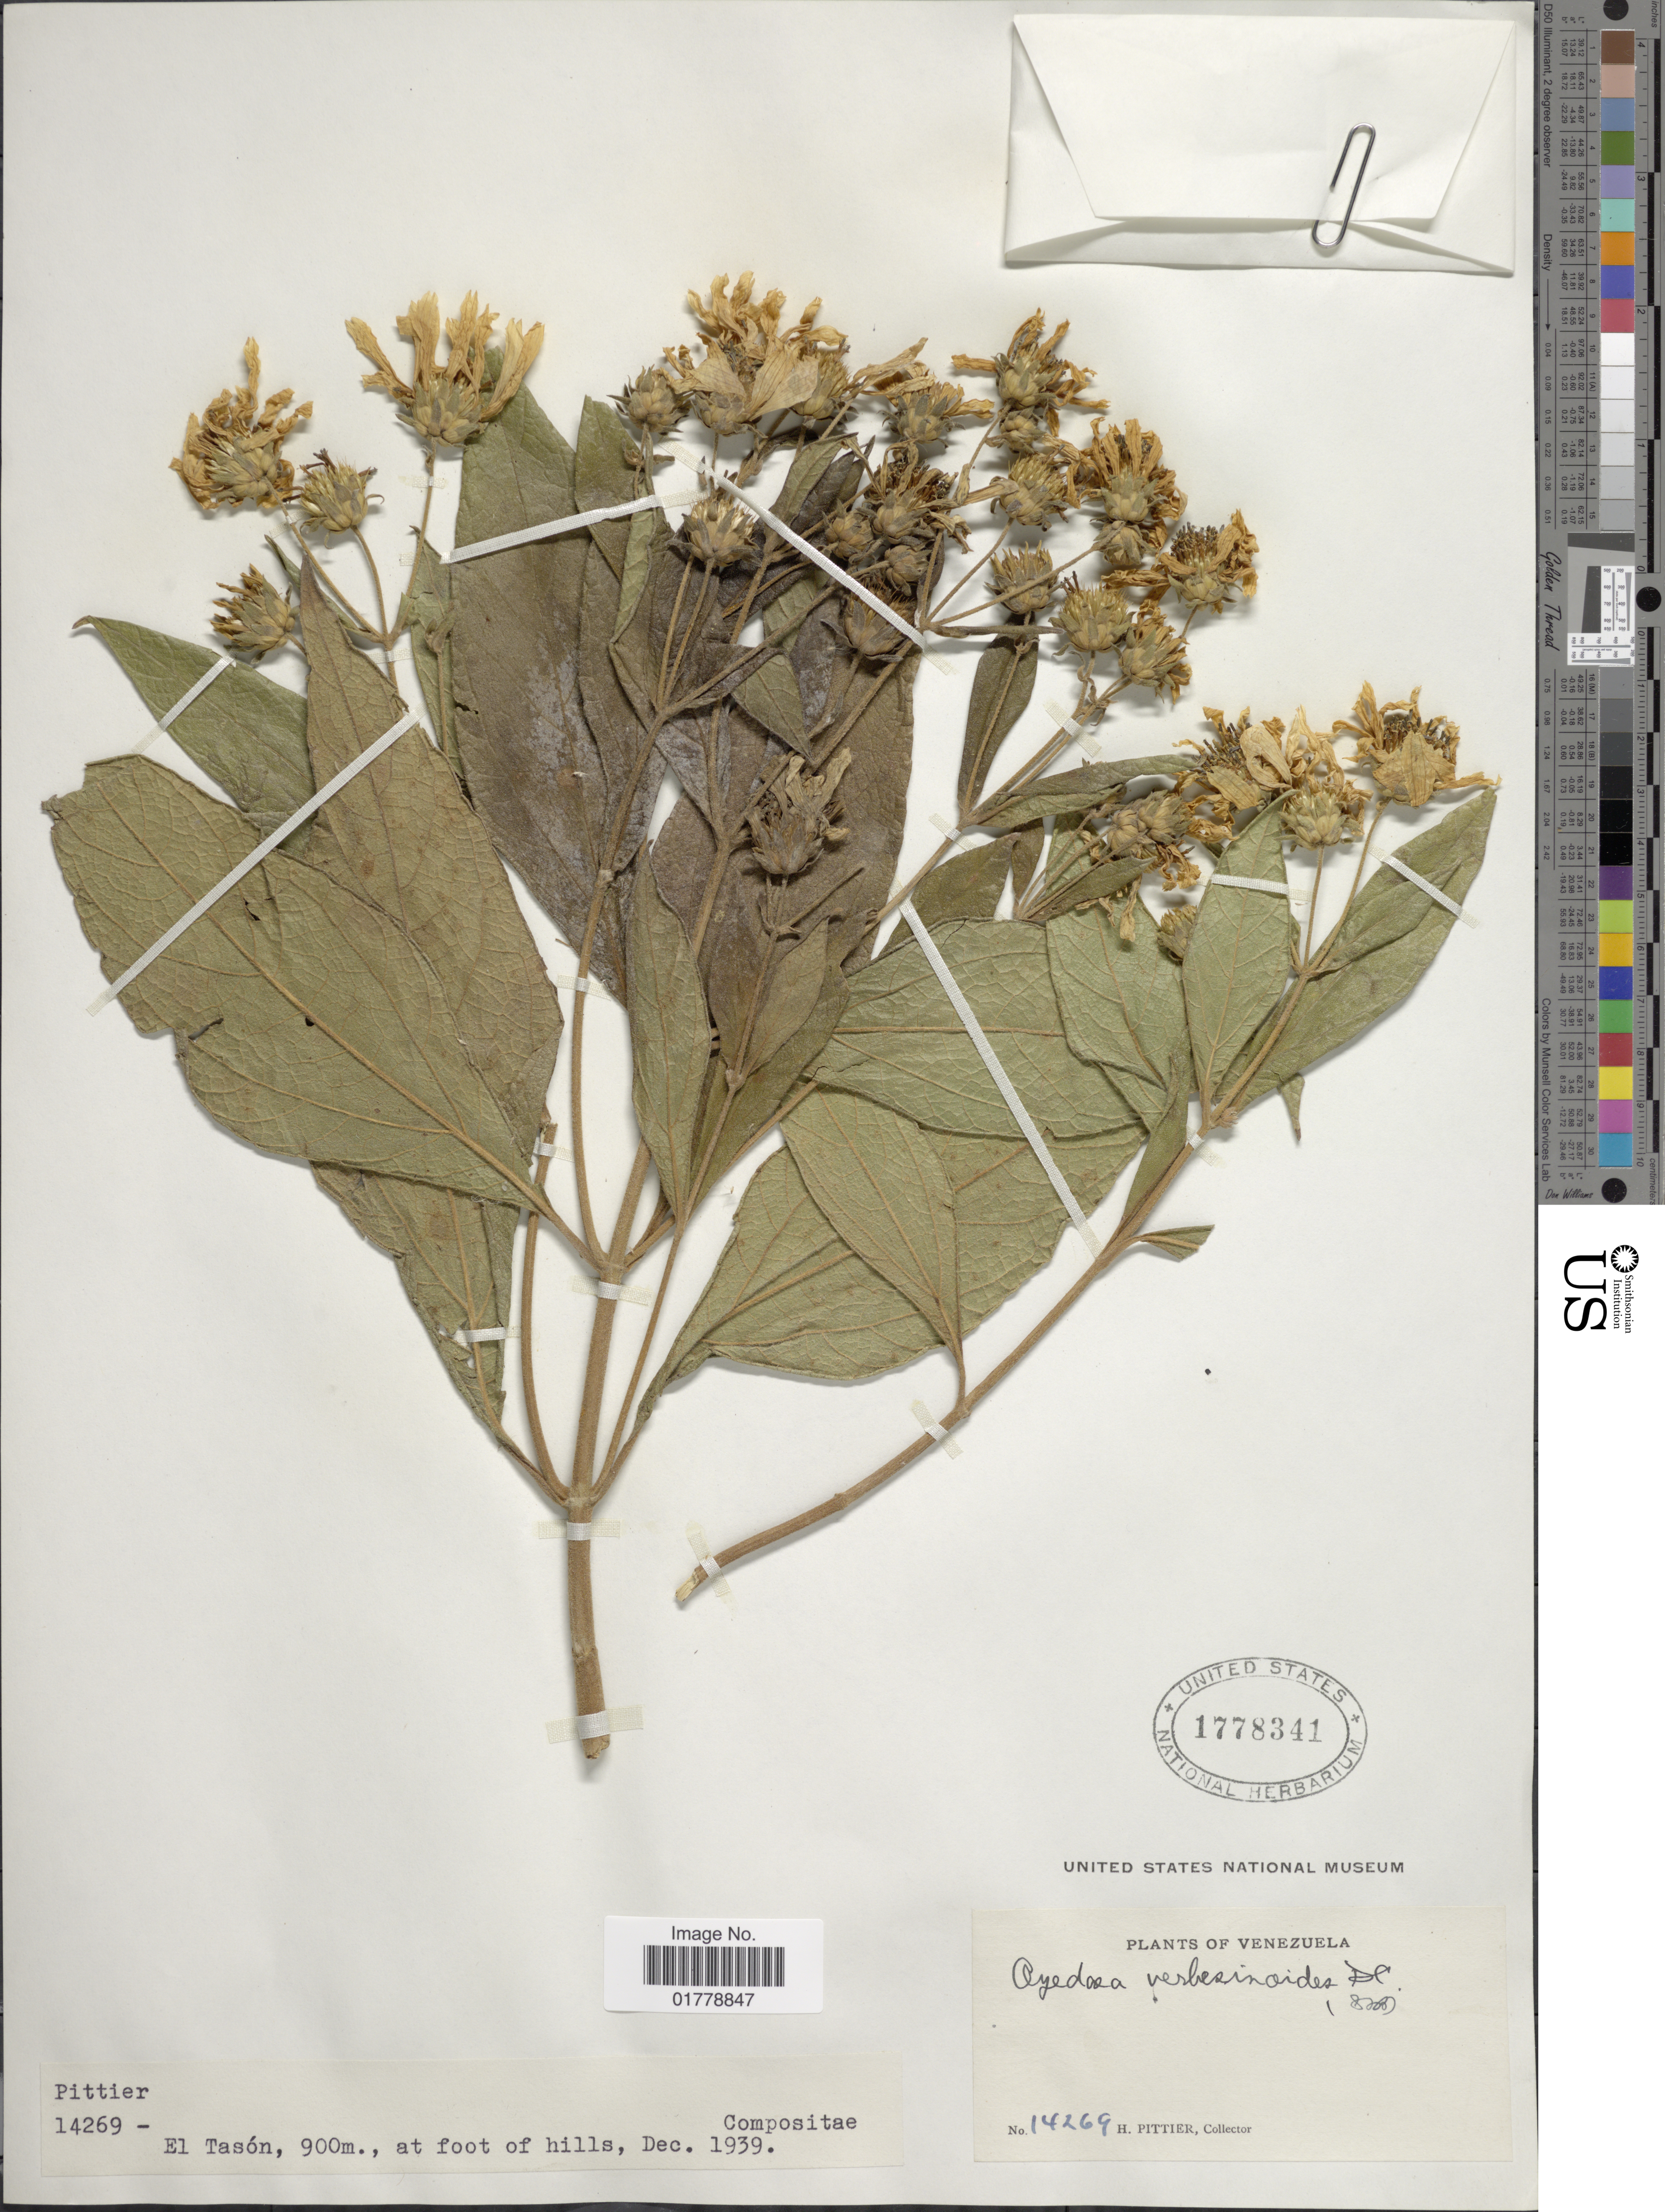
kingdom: Plantae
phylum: Tracheophyta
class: Magnoliopsida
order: Asterales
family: Asteraceae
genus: Oyedaea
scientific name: Oyedaea verbesinoides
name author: DC.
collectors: H. F. Pittier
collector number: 14269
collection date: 1939-12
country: Venezuela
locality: El Tasón, at foot of hills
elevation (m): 900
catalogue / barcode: US 1778341